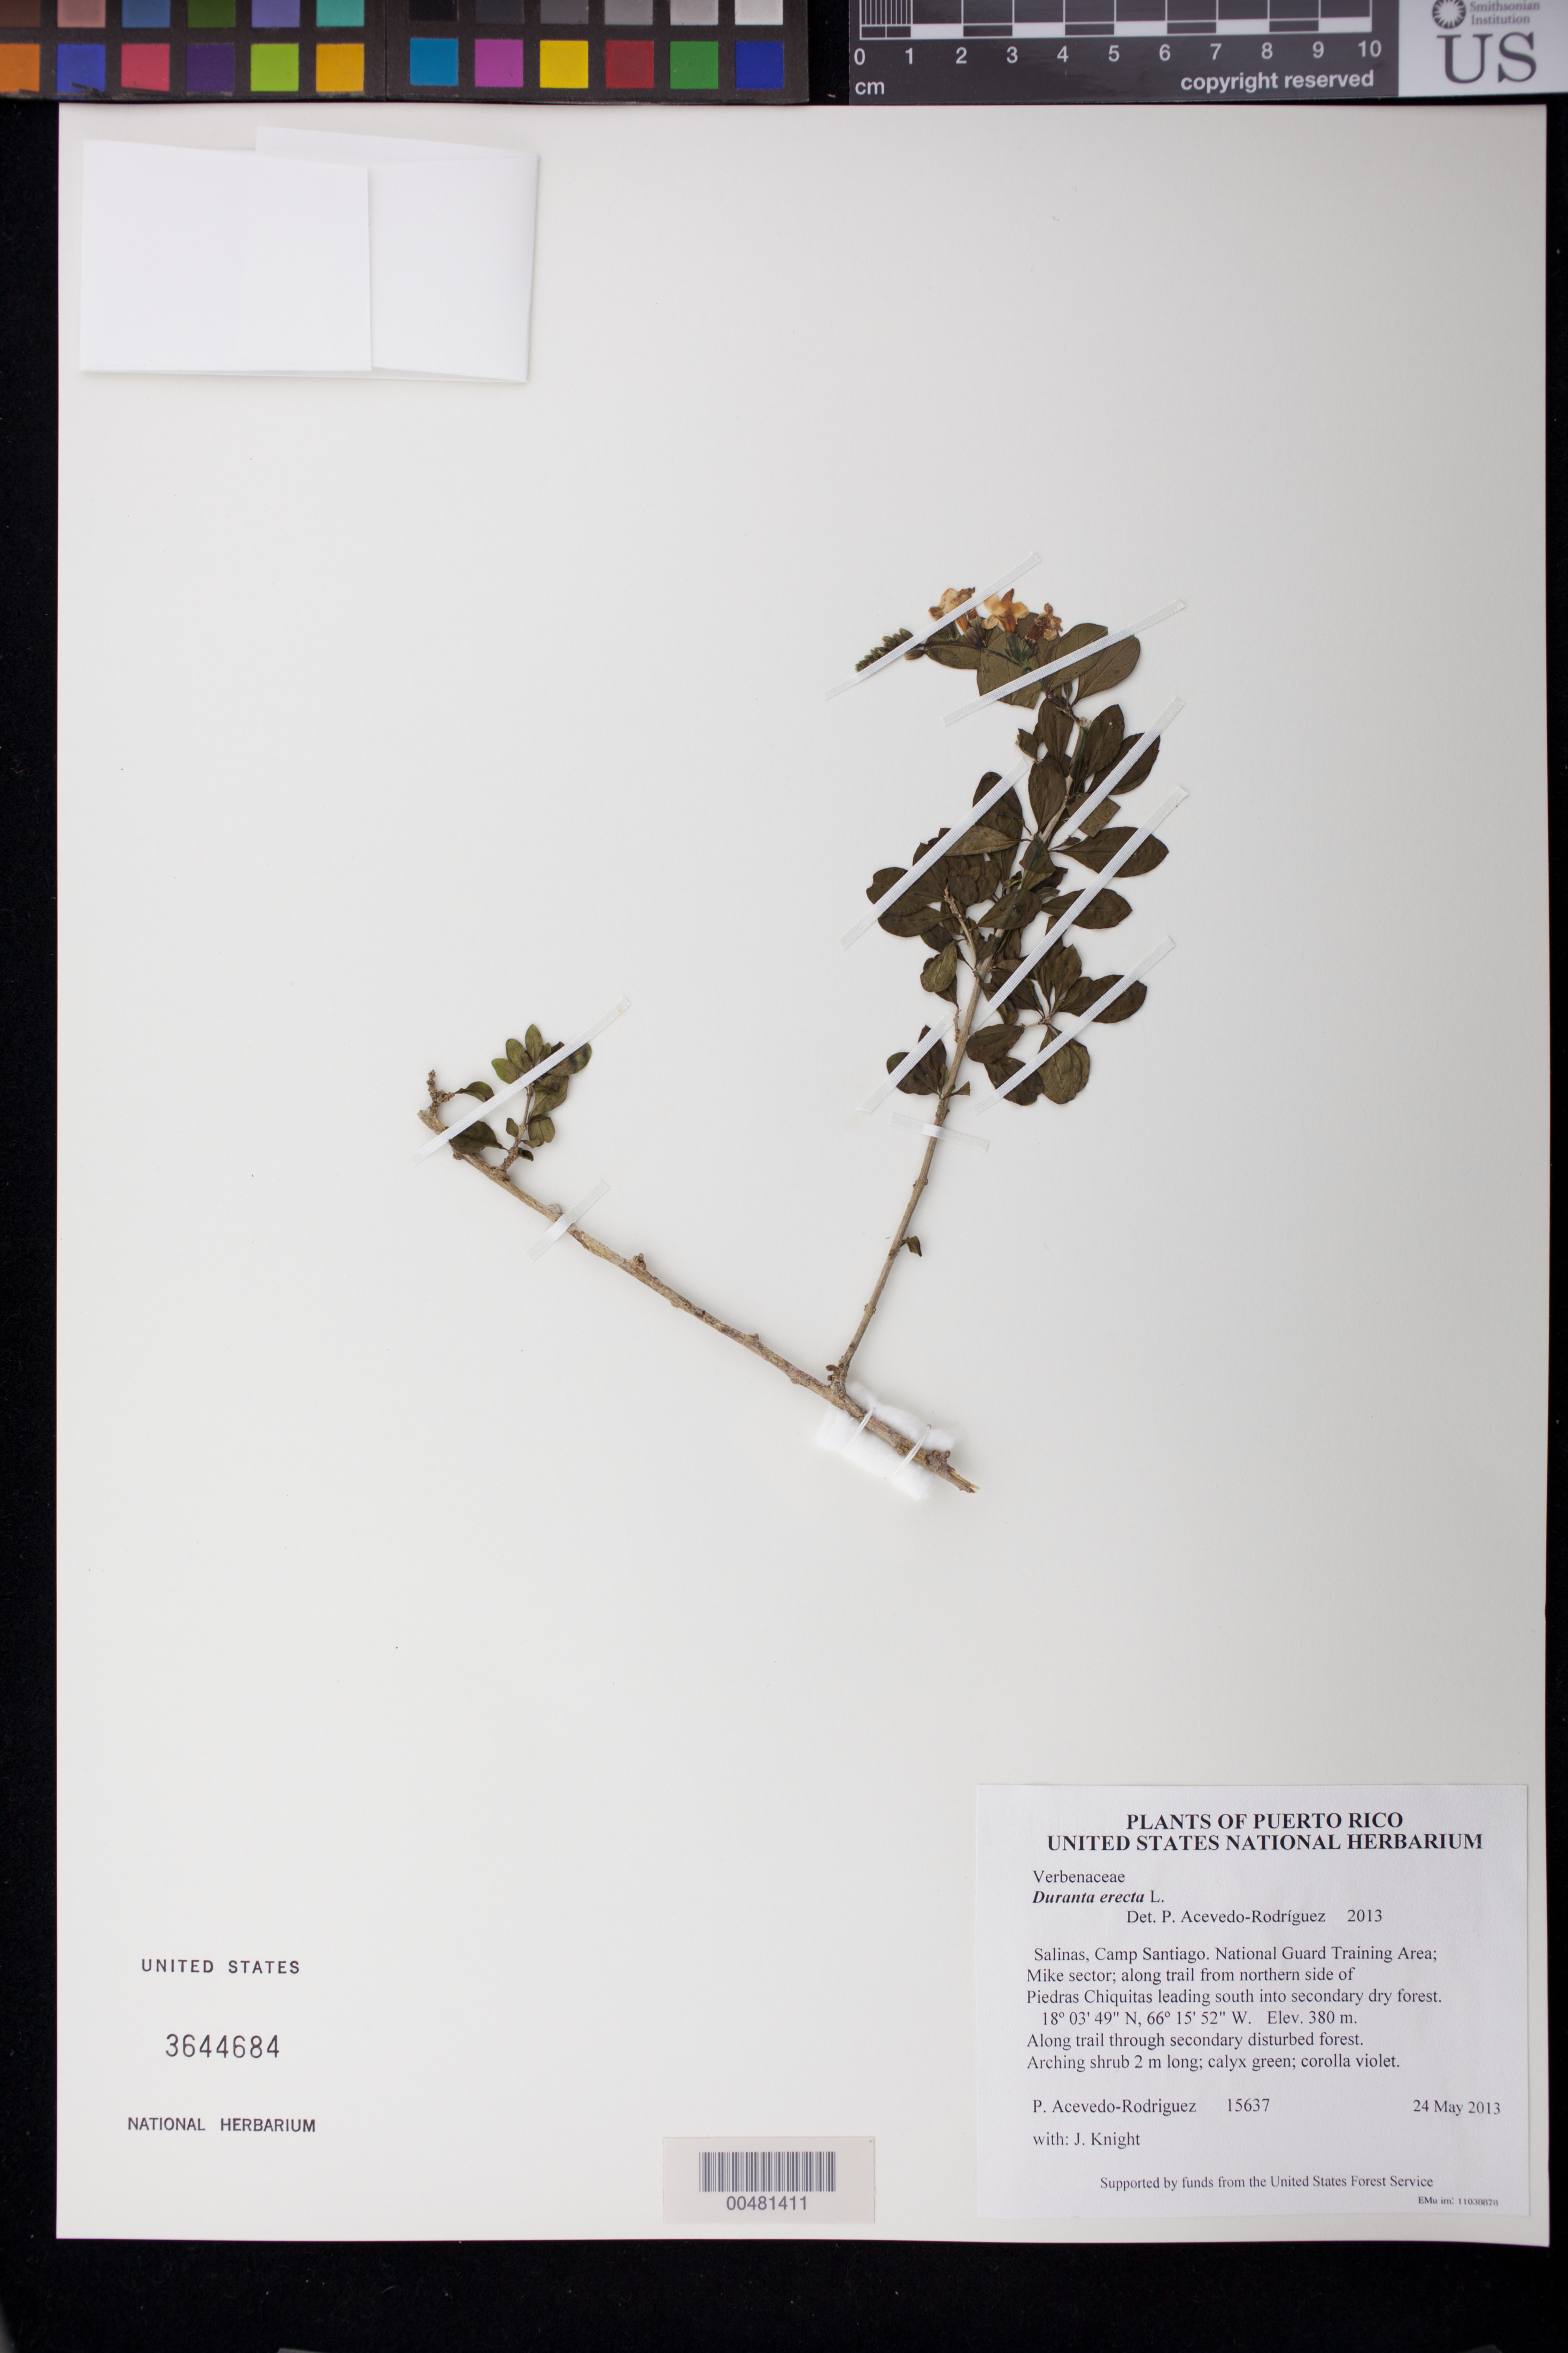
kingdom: Plantae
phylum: Tracheophyta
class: Magnoliopsida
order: Lamiales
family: Verbenaceae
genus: Duranta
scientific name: Duranta erecta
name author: L.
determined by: Acevedo-Rodríguez, P., (BOT), Smithsonian Institution - National Museum of Natural History (UNITED STATES)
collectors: P. Acevedo-Rodr. & J. Knight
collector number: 15637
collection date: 2013-05-24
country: Puerto Rico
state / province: Salinas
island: Puerto Rico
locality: Camp Santiago. National Guard Training Area; Mike sector; along trail from northern side of Piedras Chiquitas leading south into secondary dry forest.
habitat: Along trail through secondary disturbed forest.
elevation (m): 380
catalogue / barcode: US 3644684